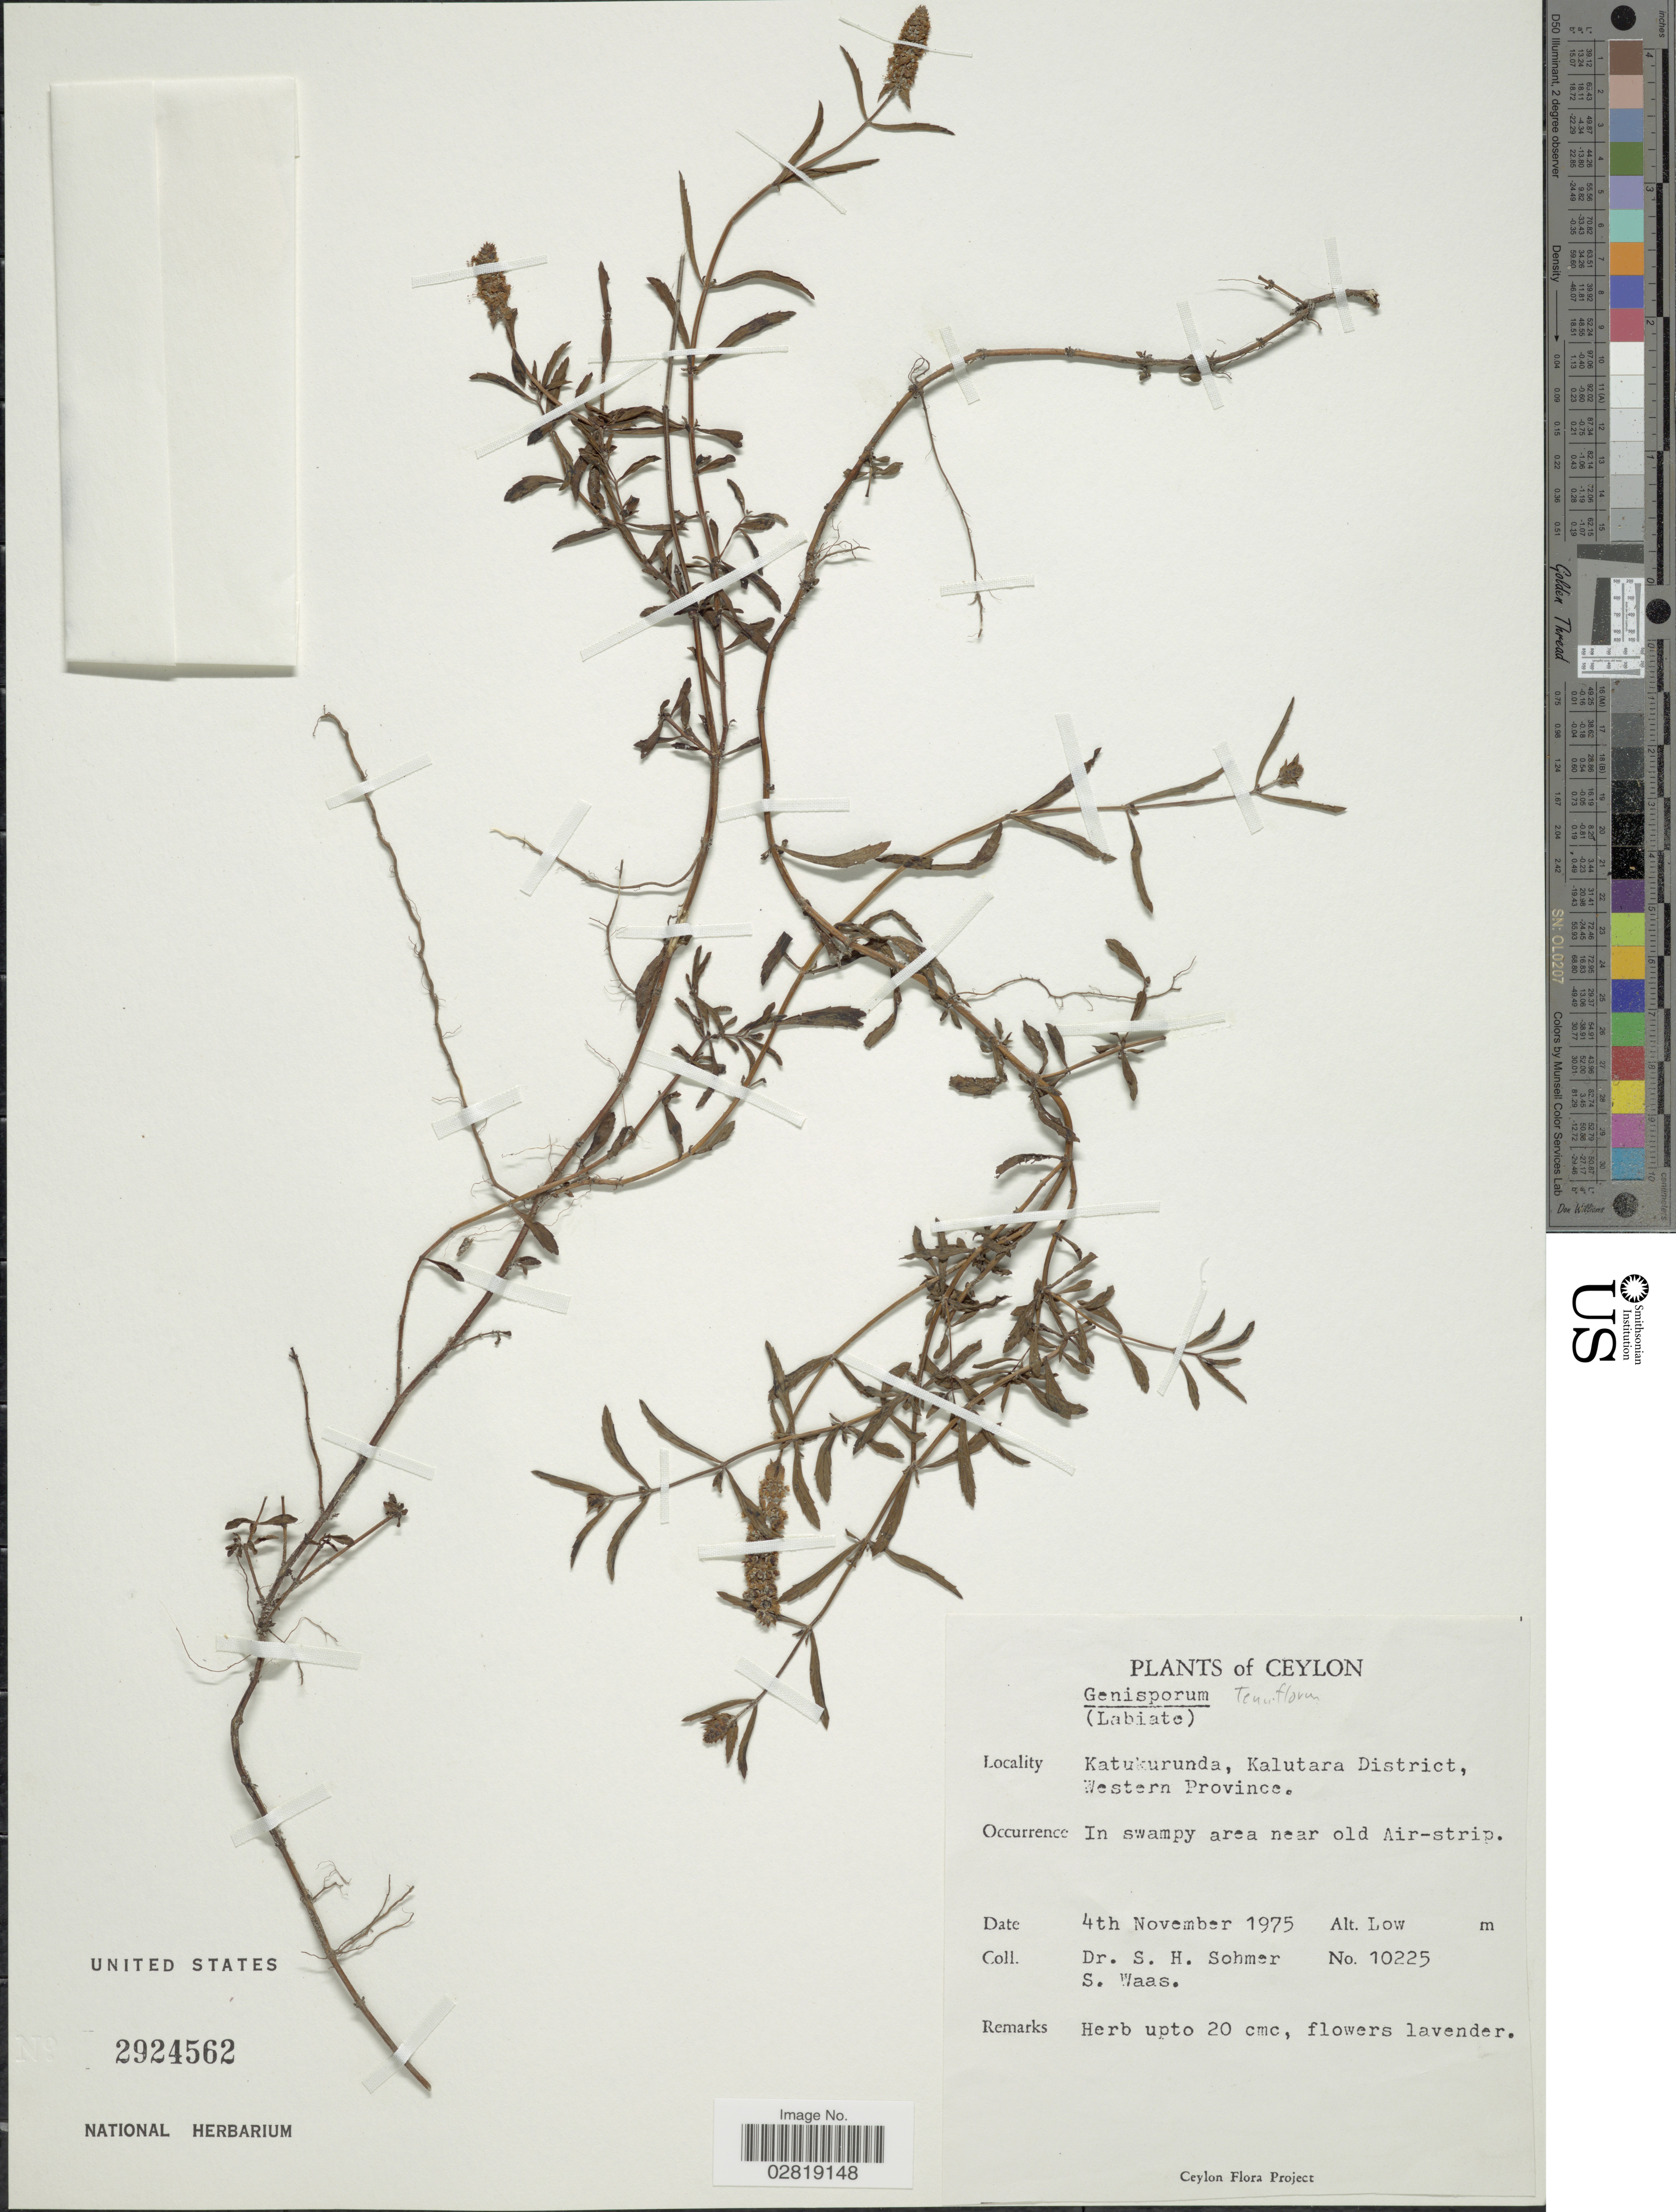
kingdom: Plantae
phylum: Tracheophyta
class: Magnoliopsida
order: Lamiales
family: Lamiaceae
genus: Geniosporum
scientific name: Geniosporum tenuiflorum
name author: (L.) Merr.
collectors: S. H. Sohmer & S. Waas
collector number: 10225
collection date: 1975-11-04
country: Sri Lanka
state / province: Western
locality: Ceylon. Katukurunda, Kalutara District, Western Province.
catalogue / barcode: US 2924562